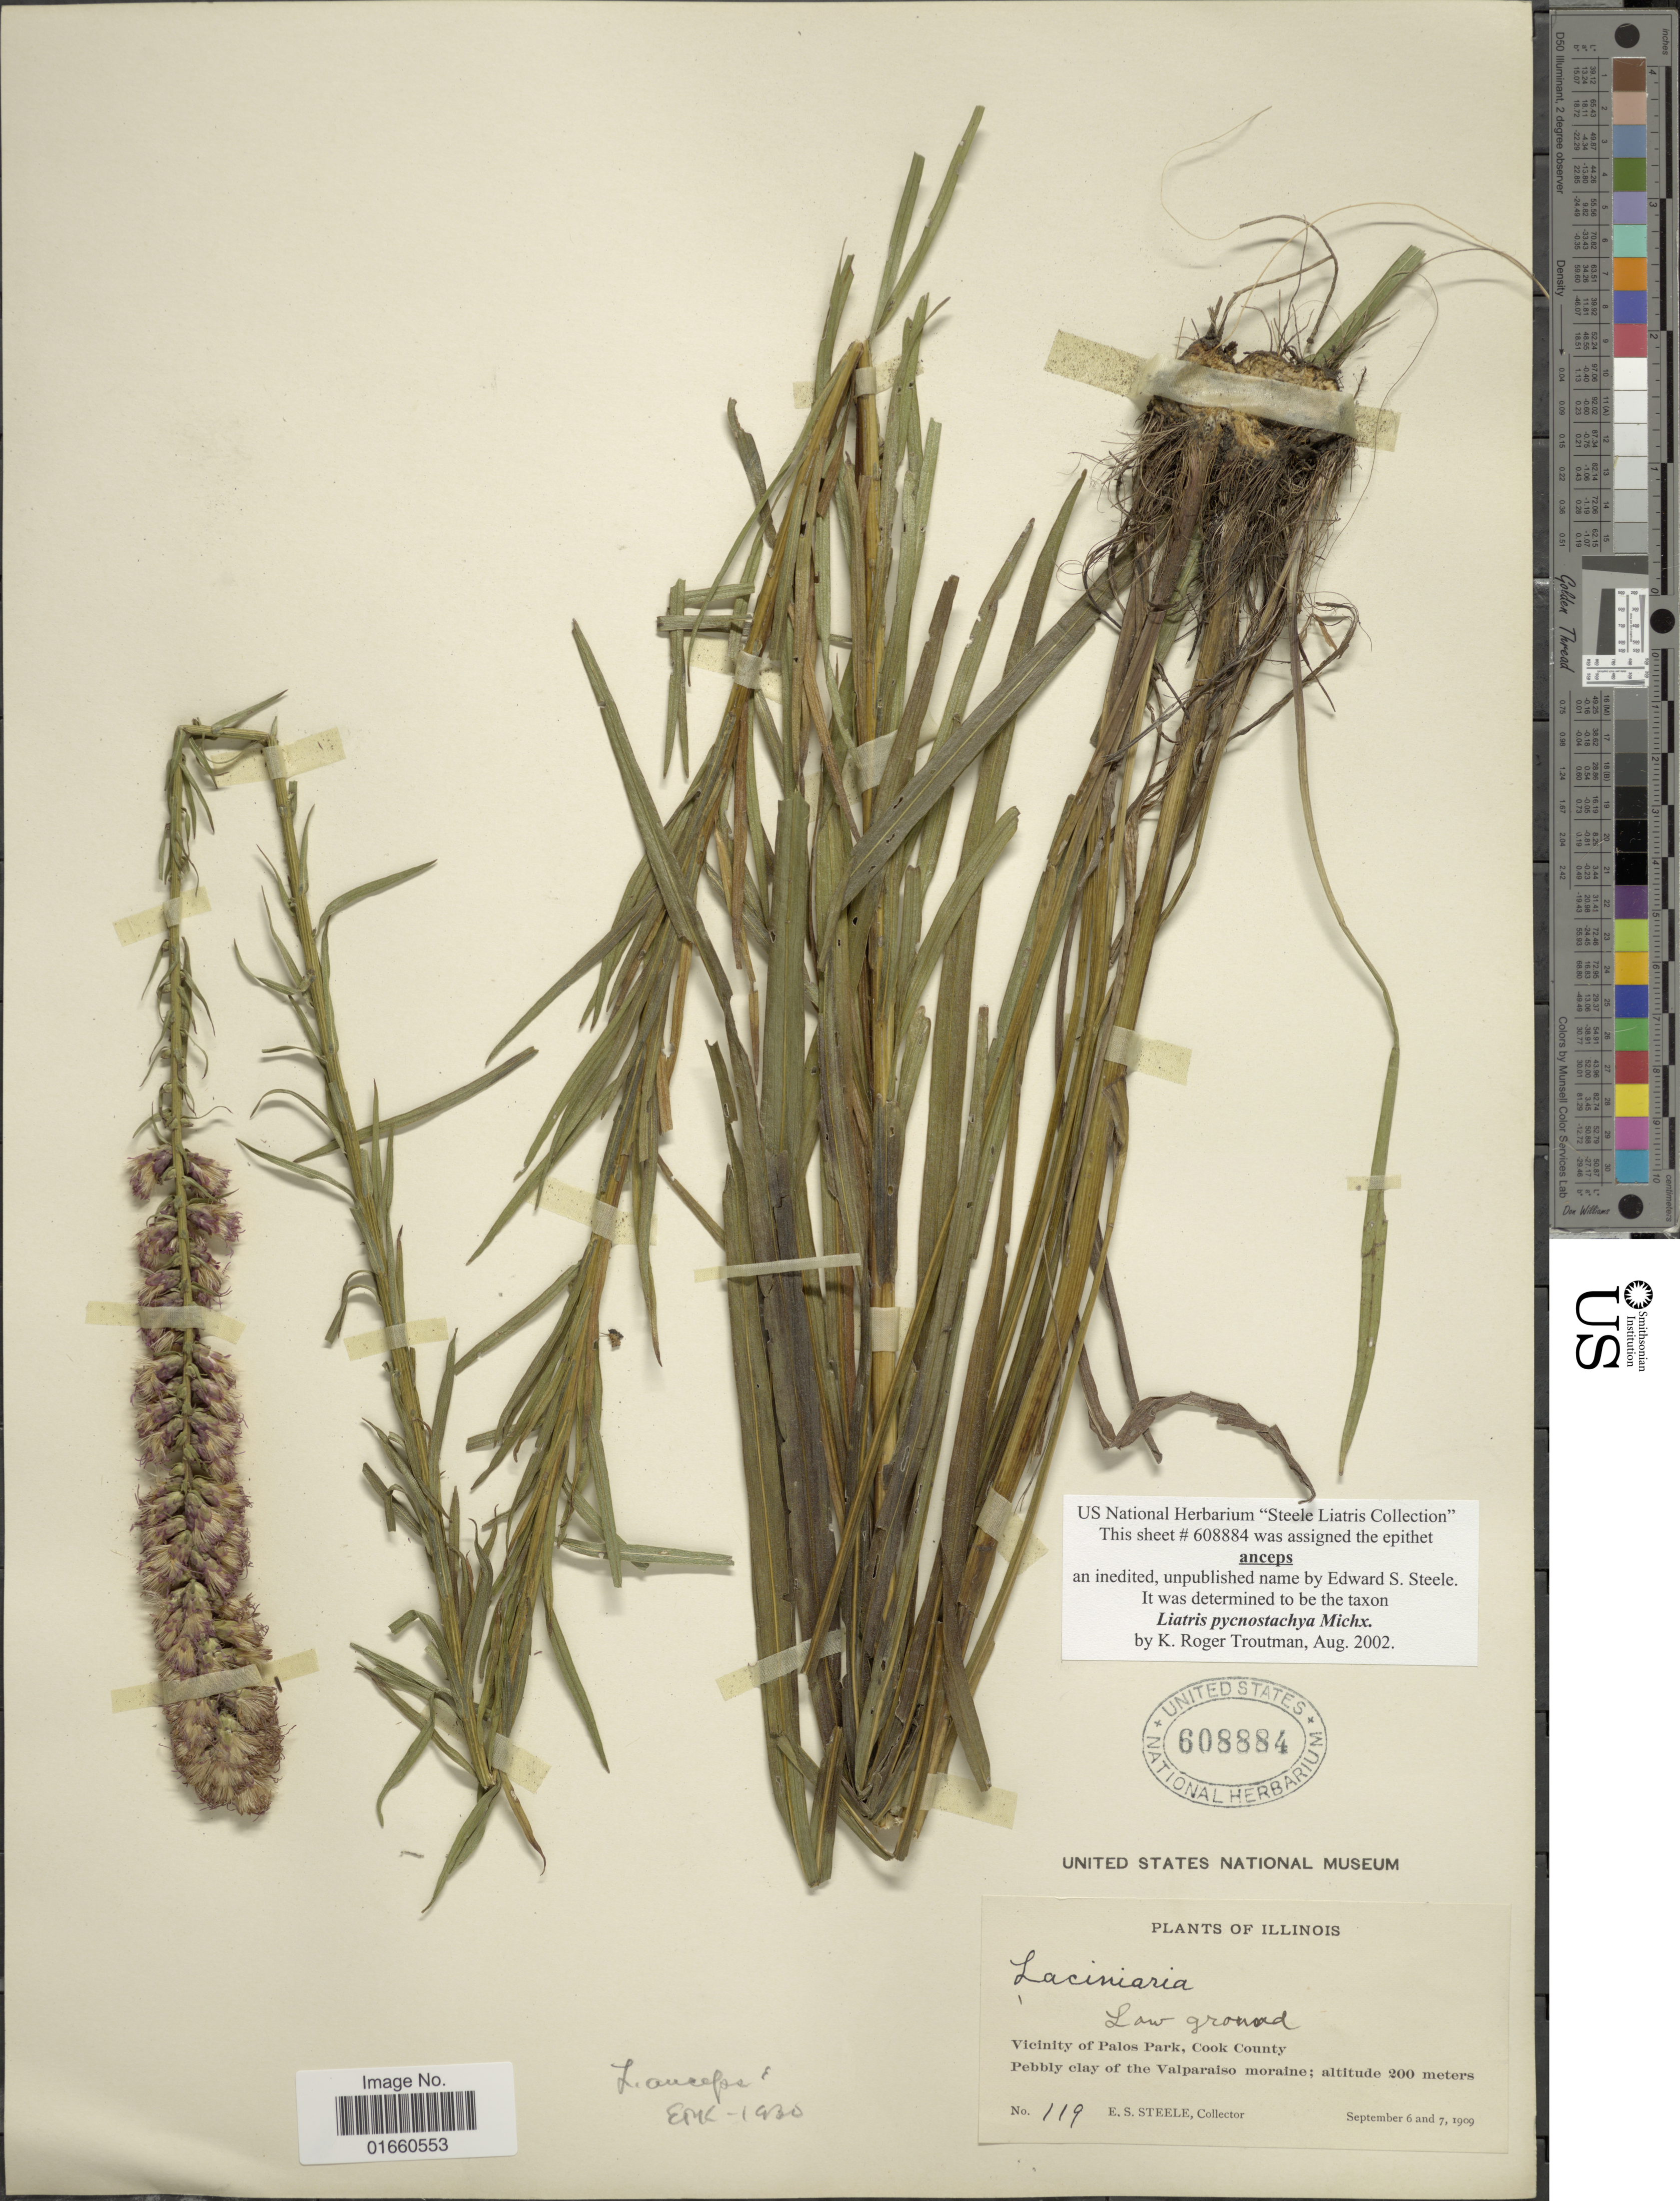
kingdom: Plantae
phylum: Tracheophyta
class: Magnoliopsida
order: Asterales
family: Asteraceae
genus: Liatris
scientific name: Liatris pycnostachya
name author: Michx.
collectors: E. Steele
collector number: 119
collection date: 1909-09-06/1909-09-07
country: United States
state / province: Illinois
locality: Vicinity of Palos Park, Cook County, Pebbly clay of the Valparaiso moraine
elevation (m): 200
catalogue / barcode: US 608884